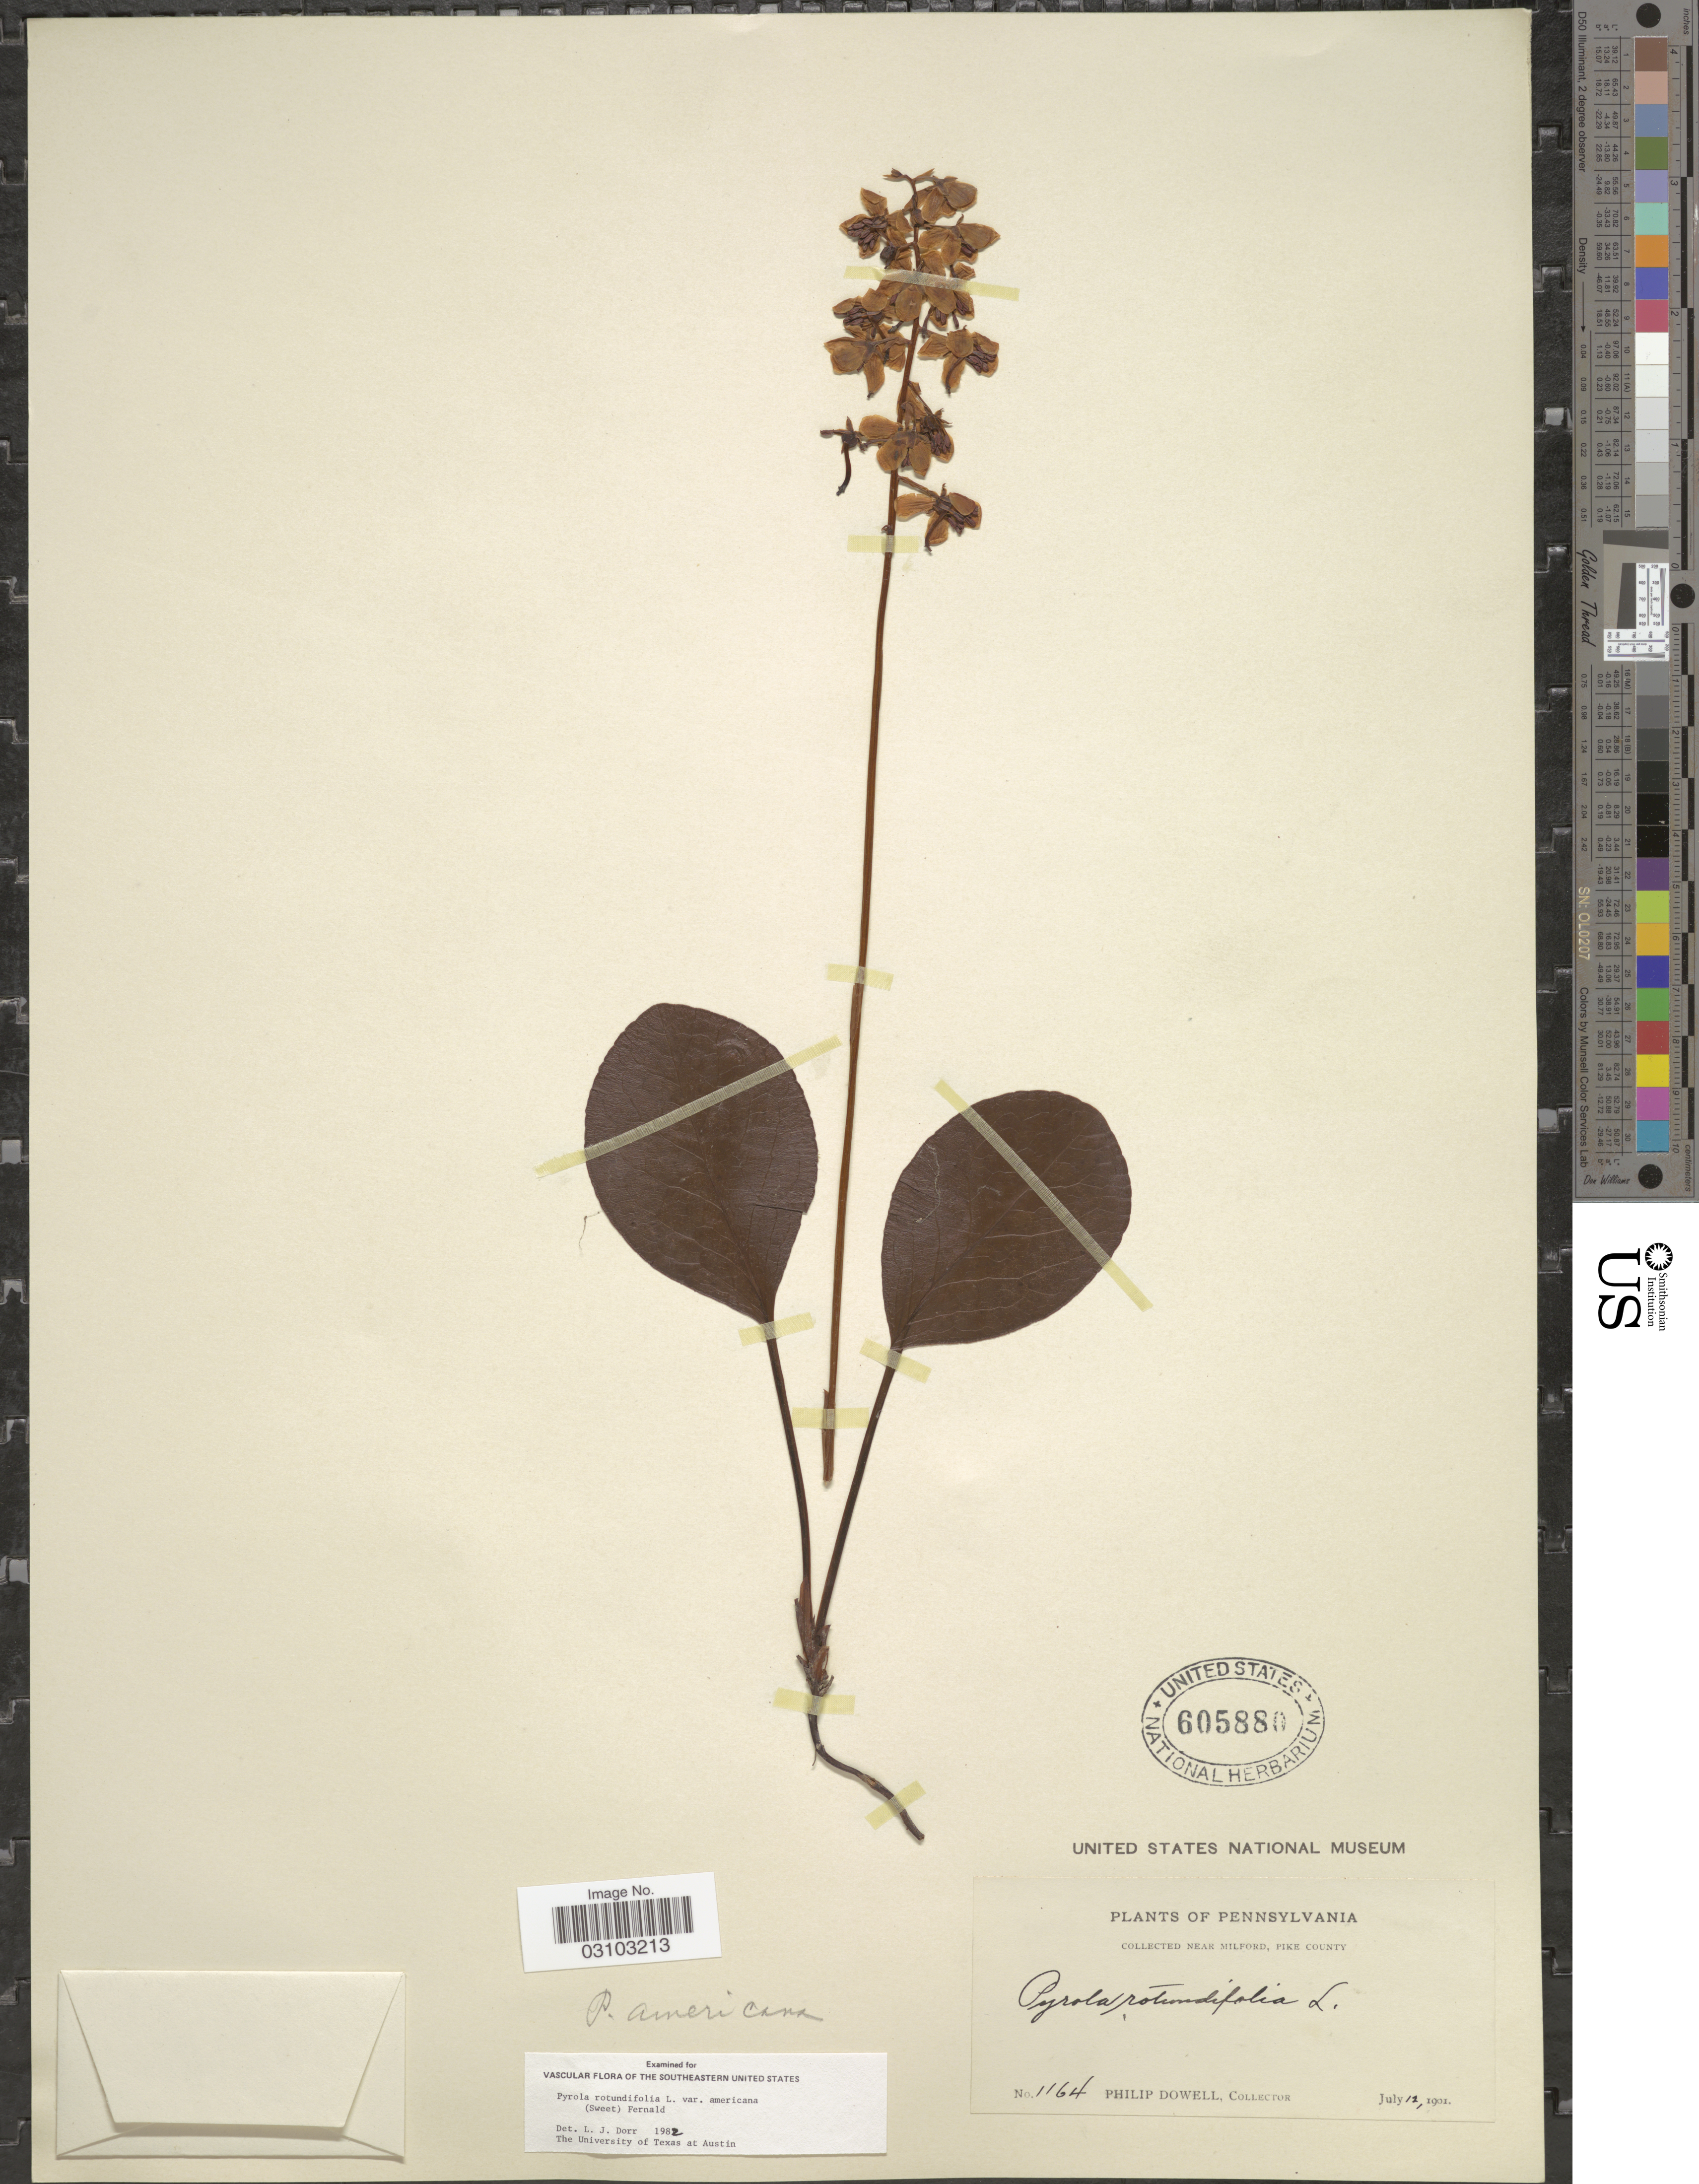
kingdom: Plantae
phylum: Tracheophyta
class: Magnoliopsida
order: Ericales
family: Ericaceae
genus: Pyrola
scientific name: Pyrola americana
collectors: P. Dowell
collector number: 1164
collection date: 1901-07-12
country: United States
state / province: Pennsylvania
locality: Near Milford, Pike County.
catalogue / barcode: US 605880